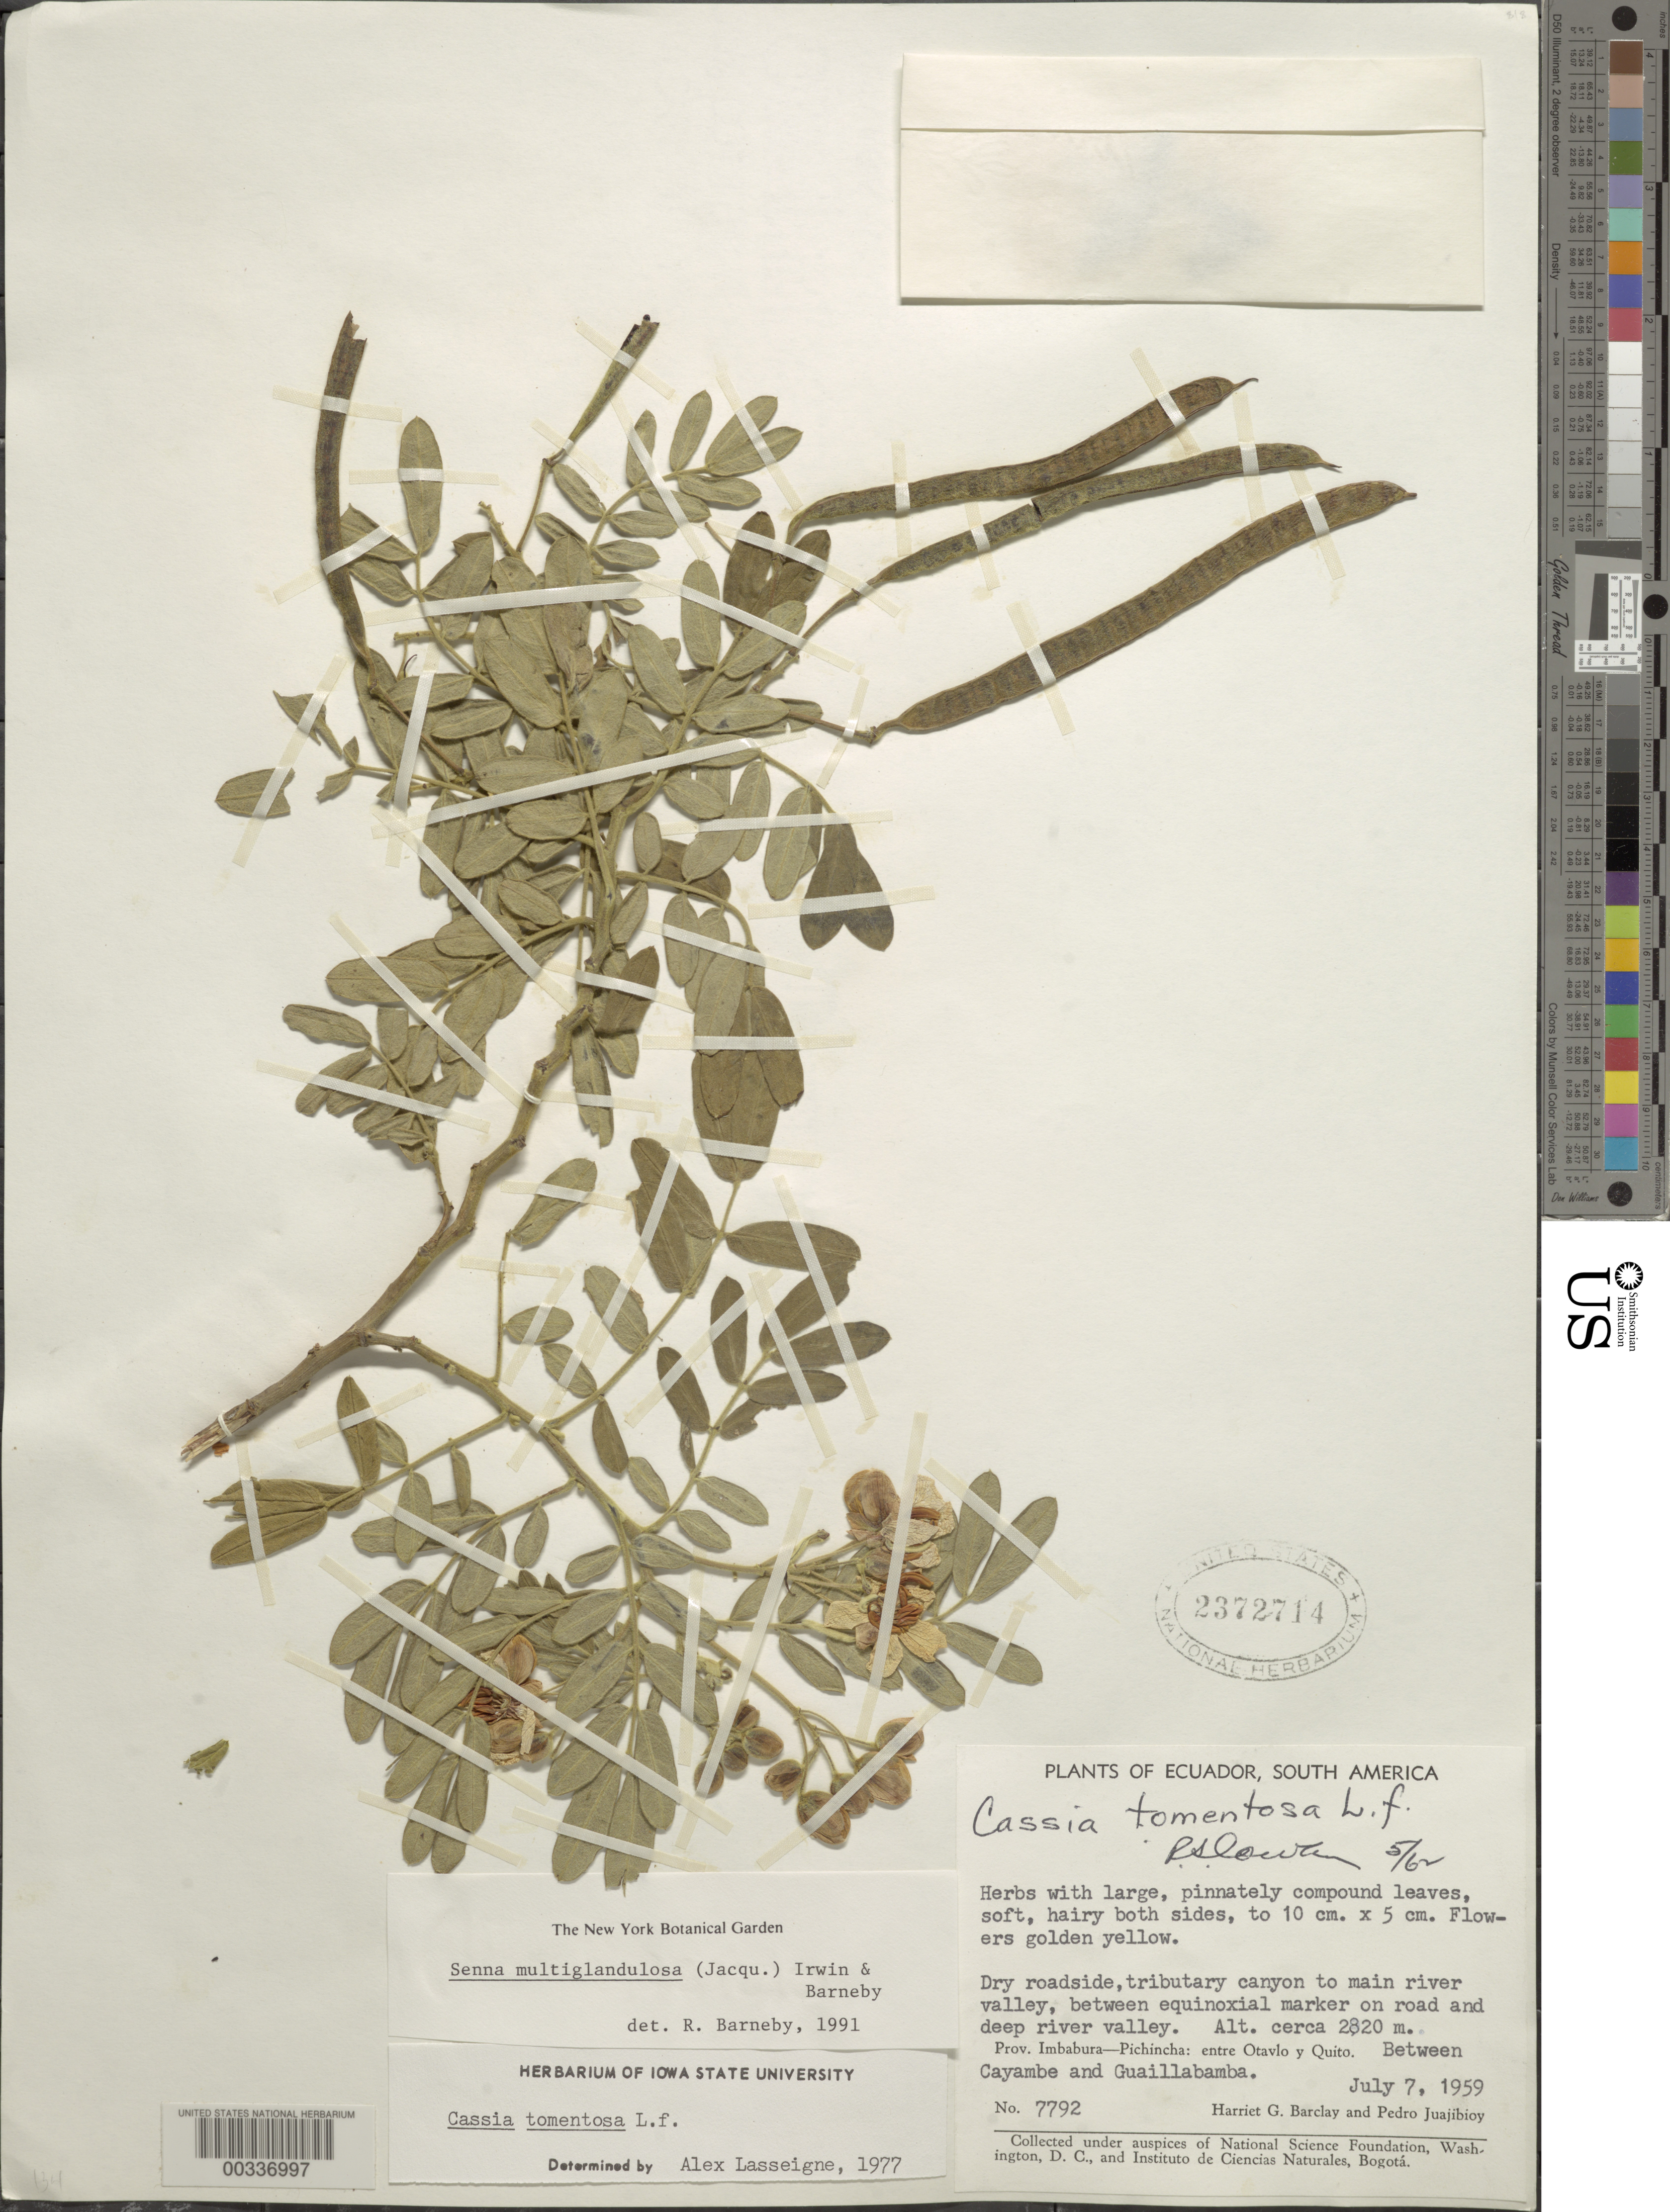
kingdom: Plantae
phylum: Tracheophyta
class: Magnoliopsida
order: Fabales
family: Fabaceae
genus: Senna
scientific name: Senna multiglandulosa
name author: (Jacq.) H.S. Irwin & Barneby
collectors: H. G. Barclay & P. Juajibioy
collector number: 7792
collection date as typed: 07 Jul 1959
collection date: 1959-07-07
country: Ecuador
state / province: Imbabura / Pichincha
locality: Tributary canyon to main river valley, between equinoxial Marker on road and Deep River Valley; between Cayambe and Guaillabamba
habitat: Dry roadside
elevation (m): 2820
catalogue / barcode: US 2372714